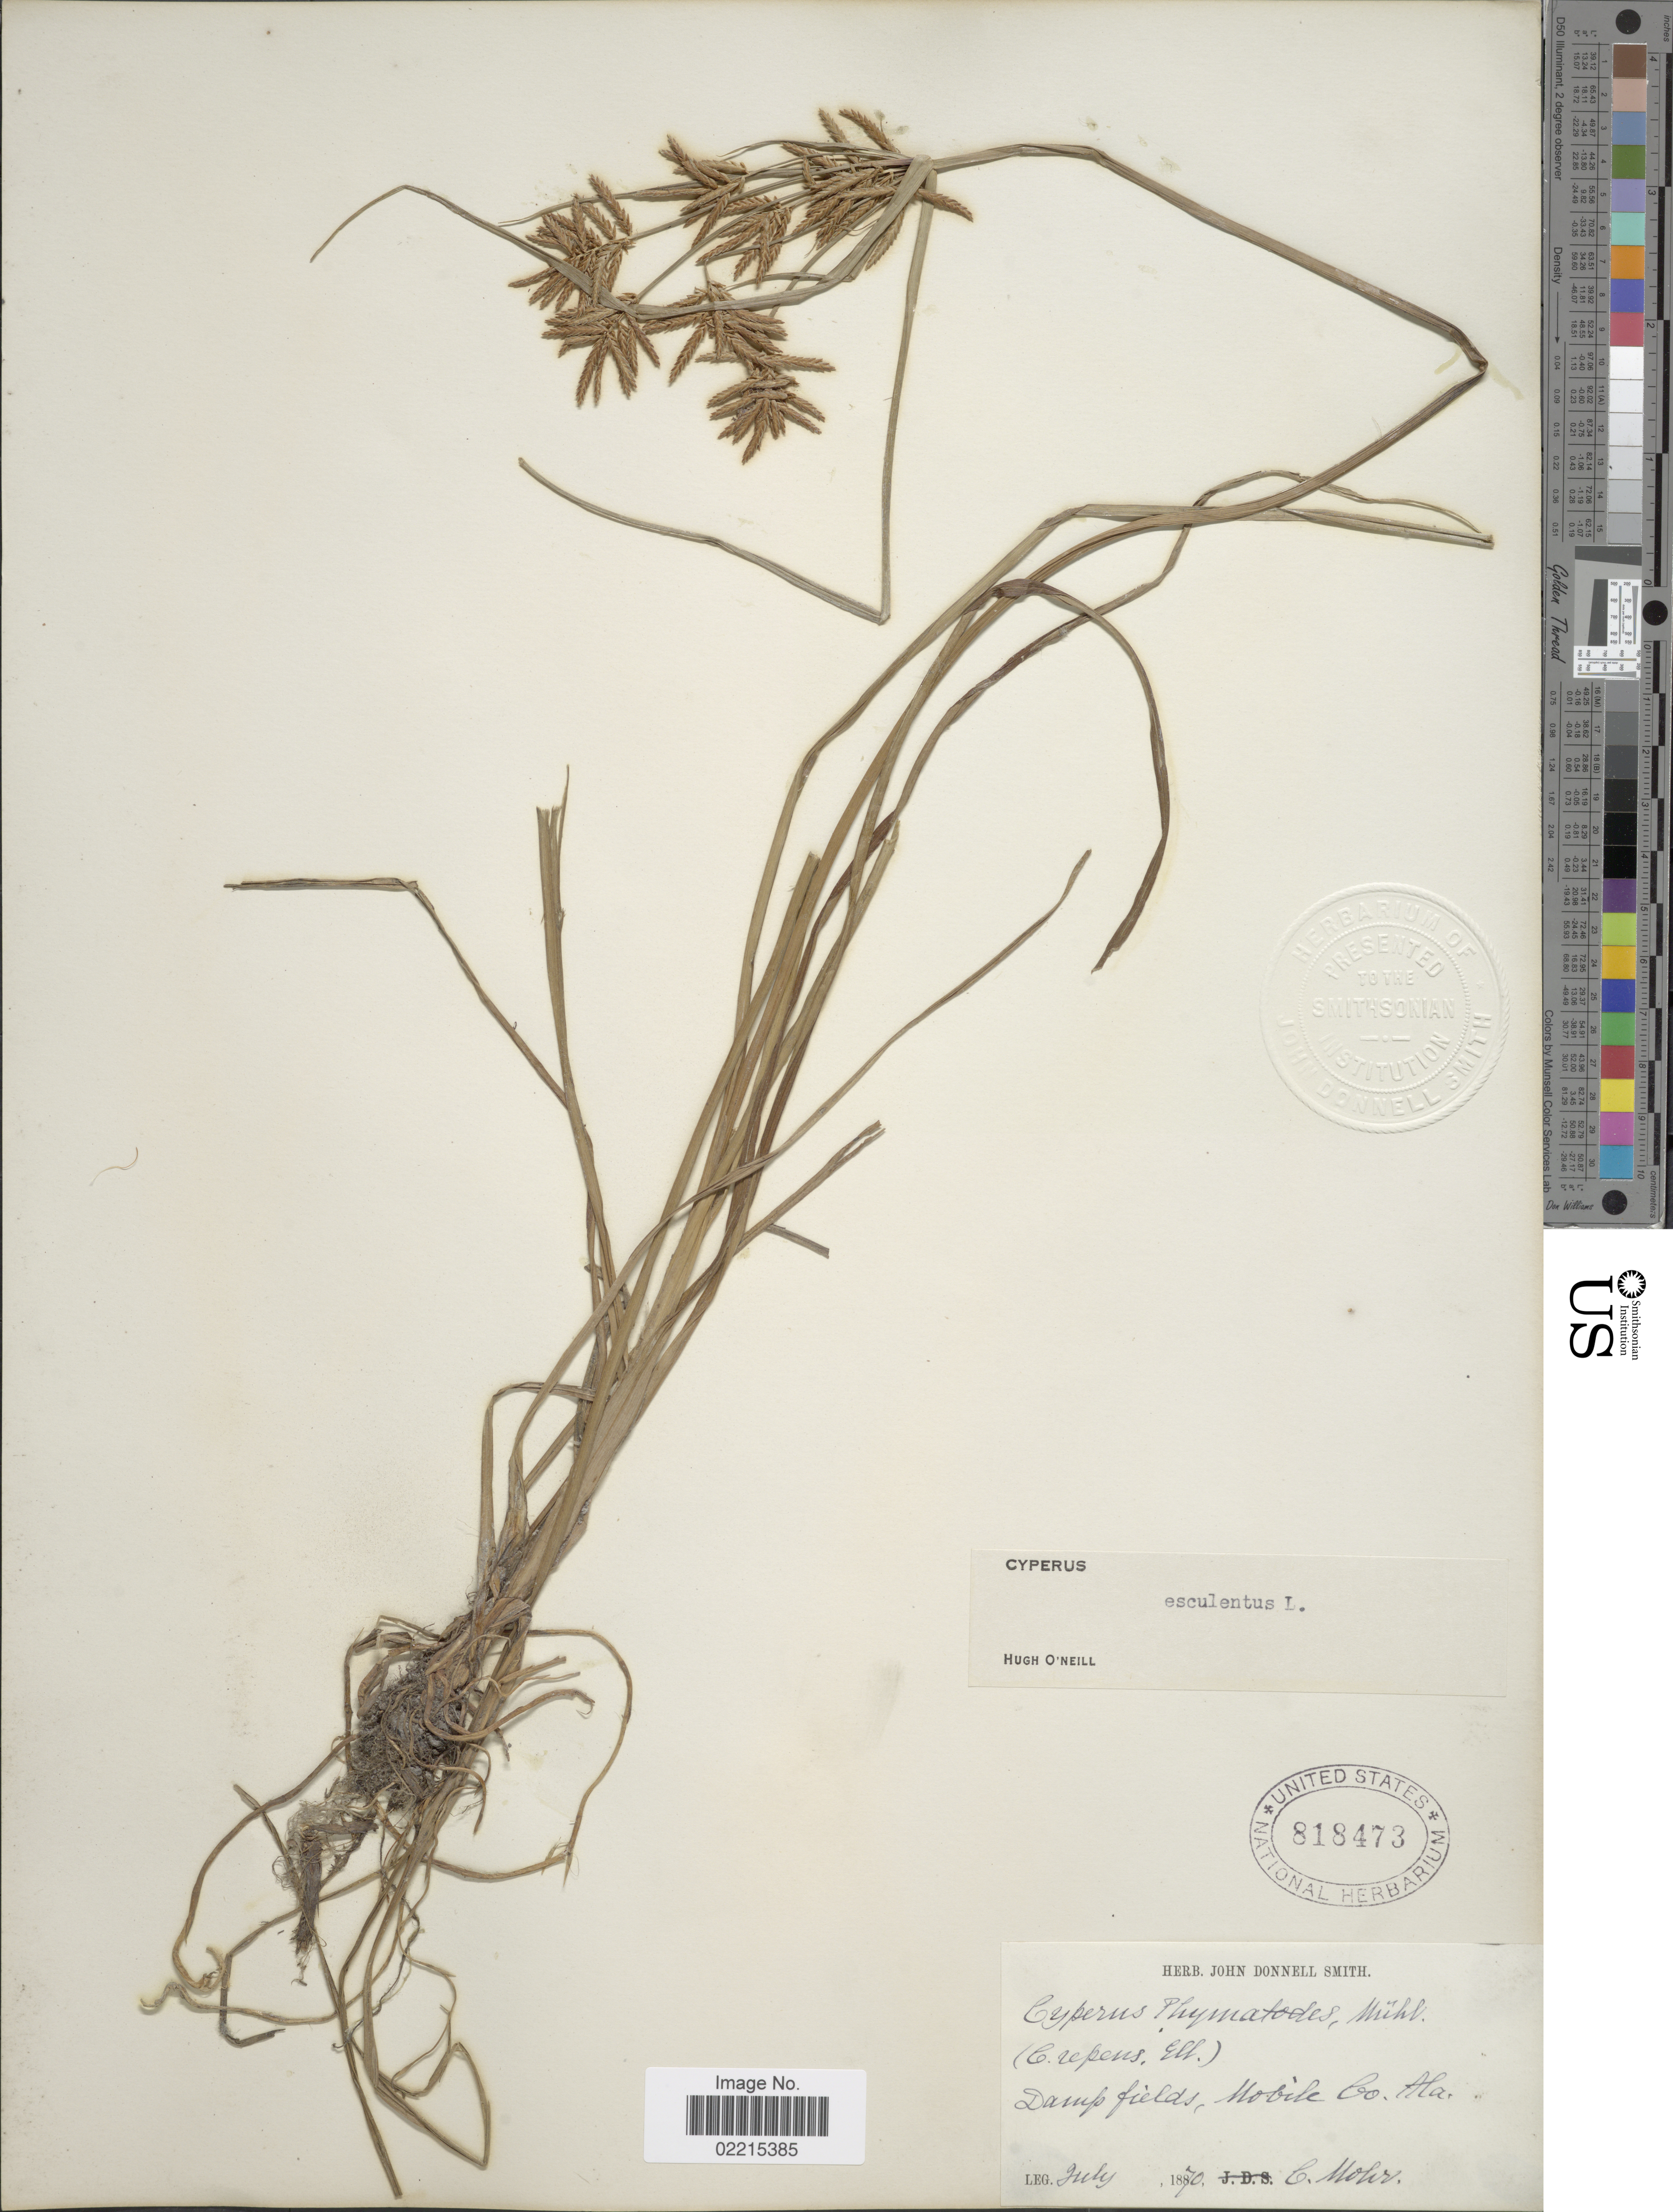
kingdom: Plantae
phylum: Tracheophyta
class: Liliopsida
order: Poales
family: Cyperaceae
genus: Cyperus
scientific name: Cyperus esculentus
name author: L.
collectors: C. T. Mohr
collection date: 1870-07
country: United States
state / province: Alabama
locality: Mobile Co.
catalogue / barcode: US 818473